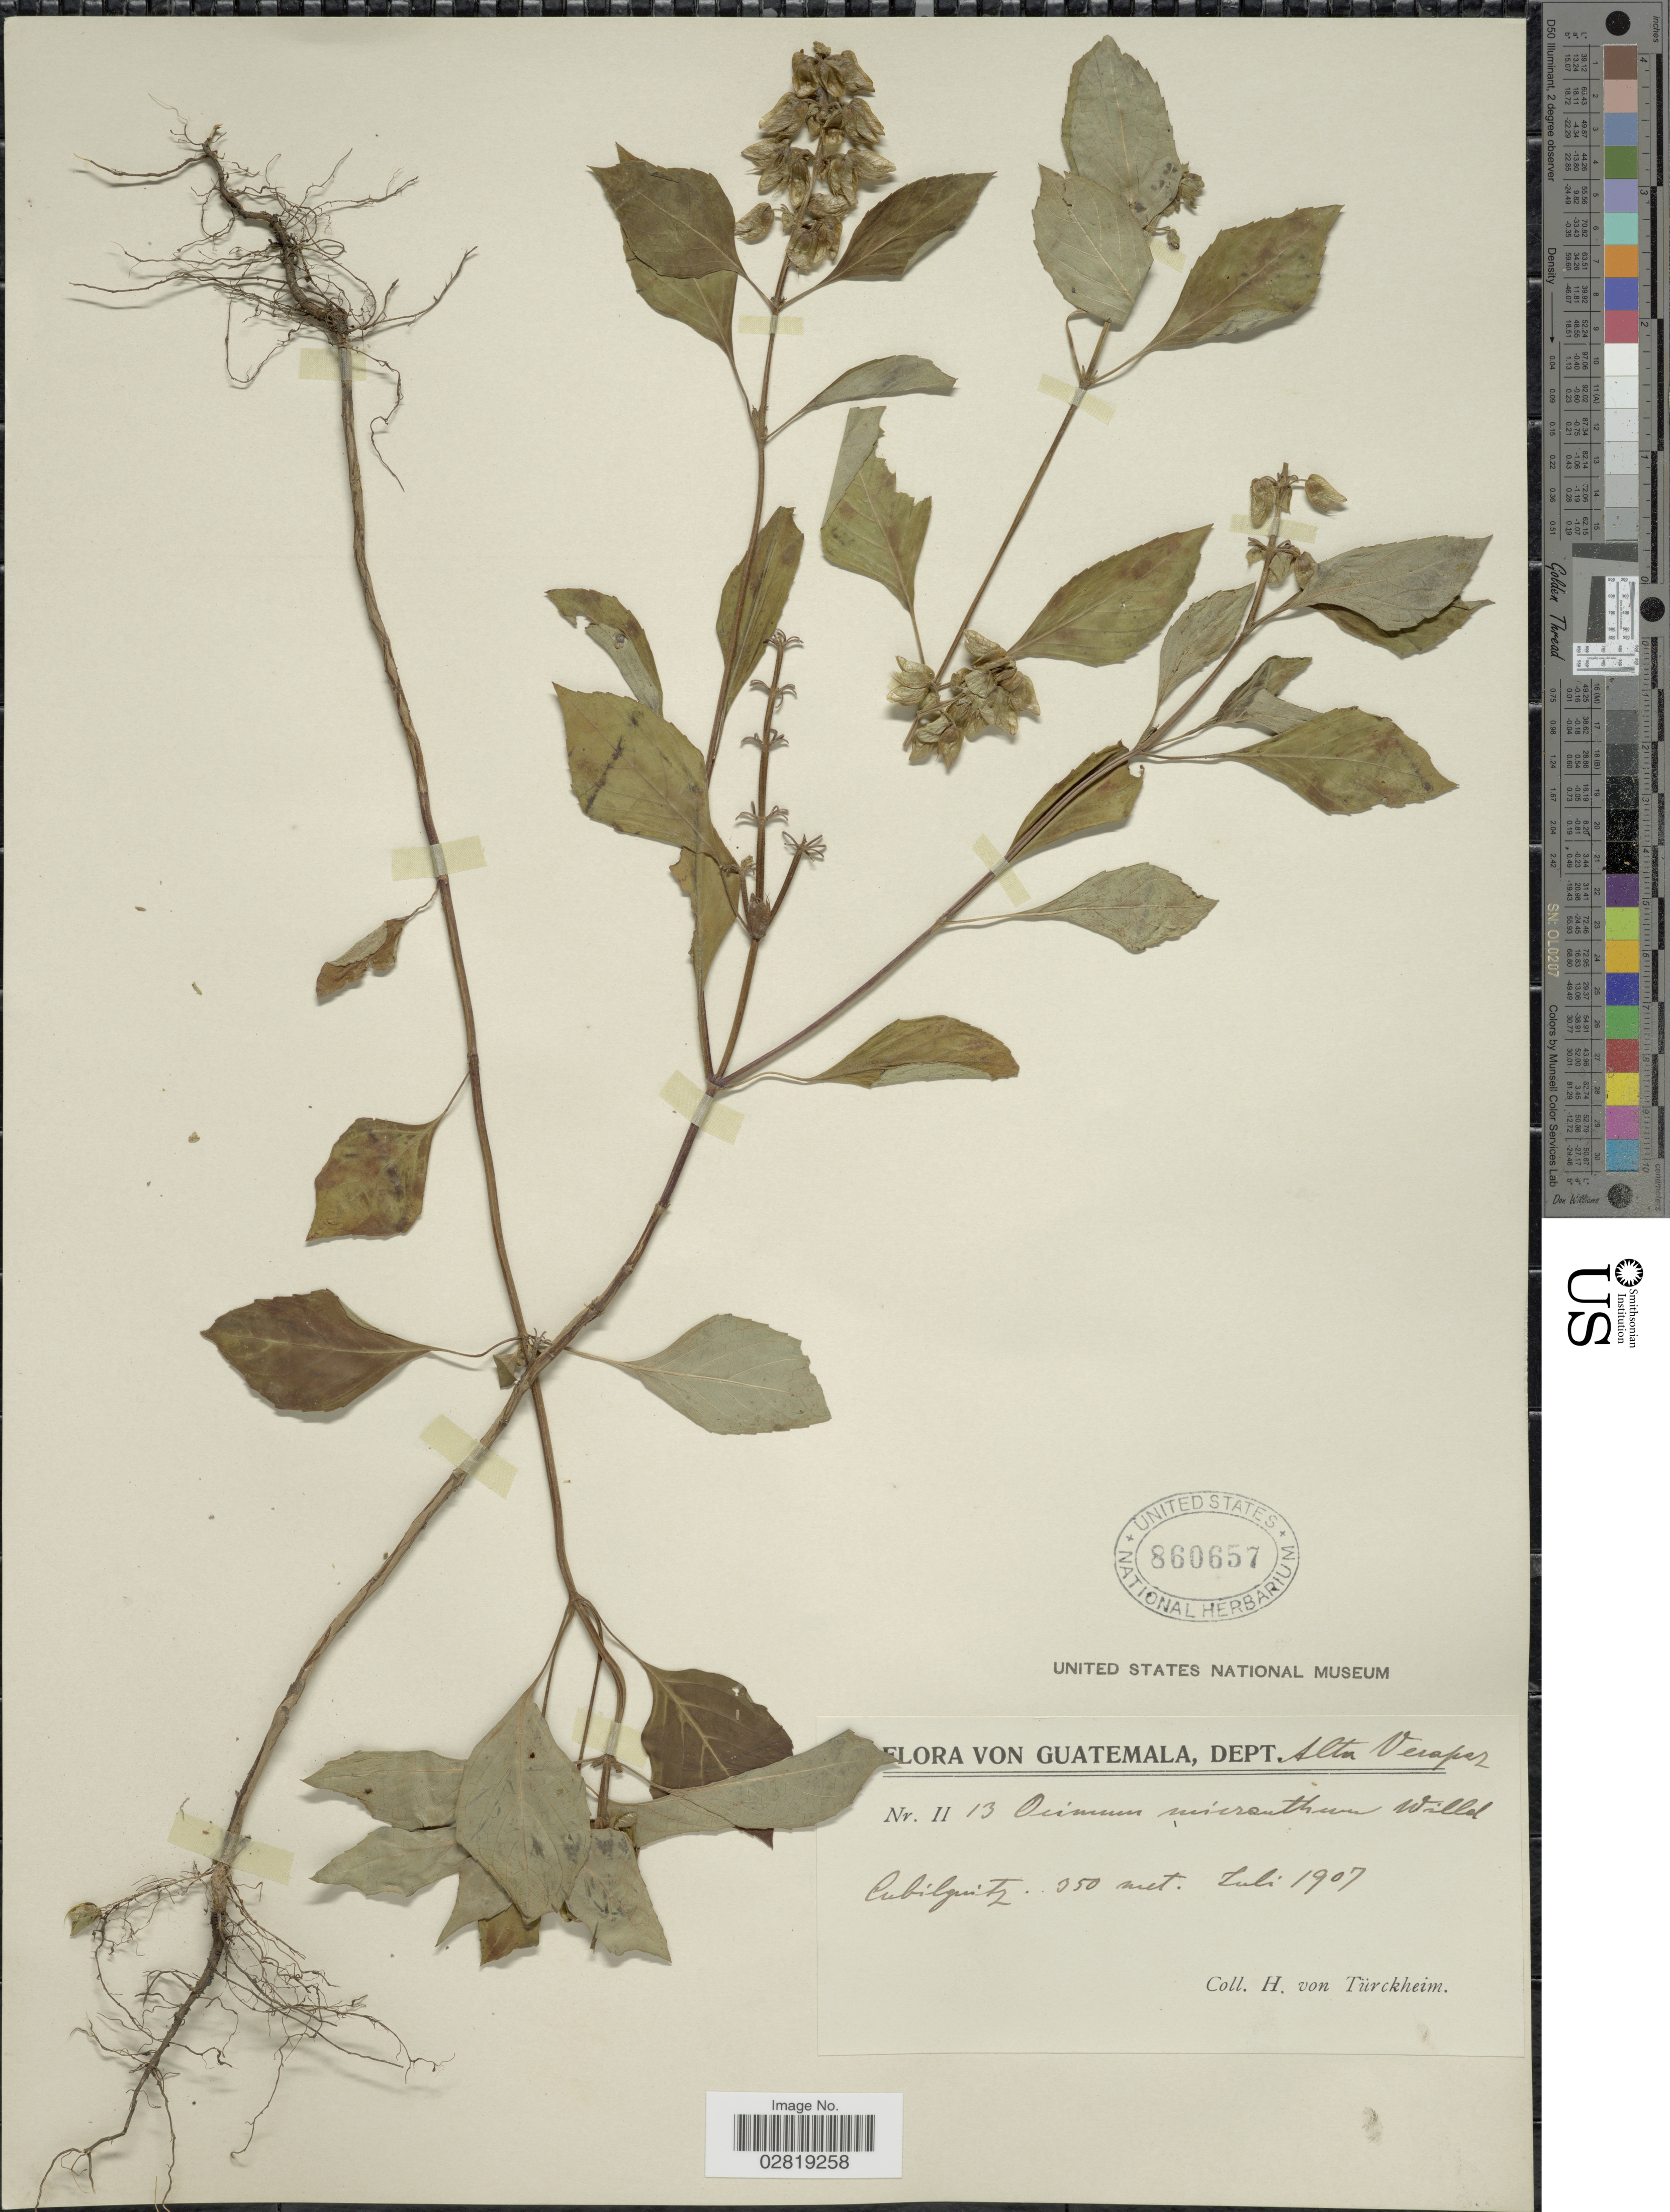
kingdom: Plantae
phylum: Tracheophyta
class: Magnoliopsida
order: Lamiales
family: Lamiaceae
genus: Ocimum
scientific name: Ocimum campechianum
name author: Mill.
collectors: H. von Türckheim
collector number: II13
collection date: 1907-07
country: Guatemala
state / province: Alta Verapaz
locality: Cubilgüitz, Dept. Alta Verapaz.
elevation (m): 350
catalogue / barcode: US 860657